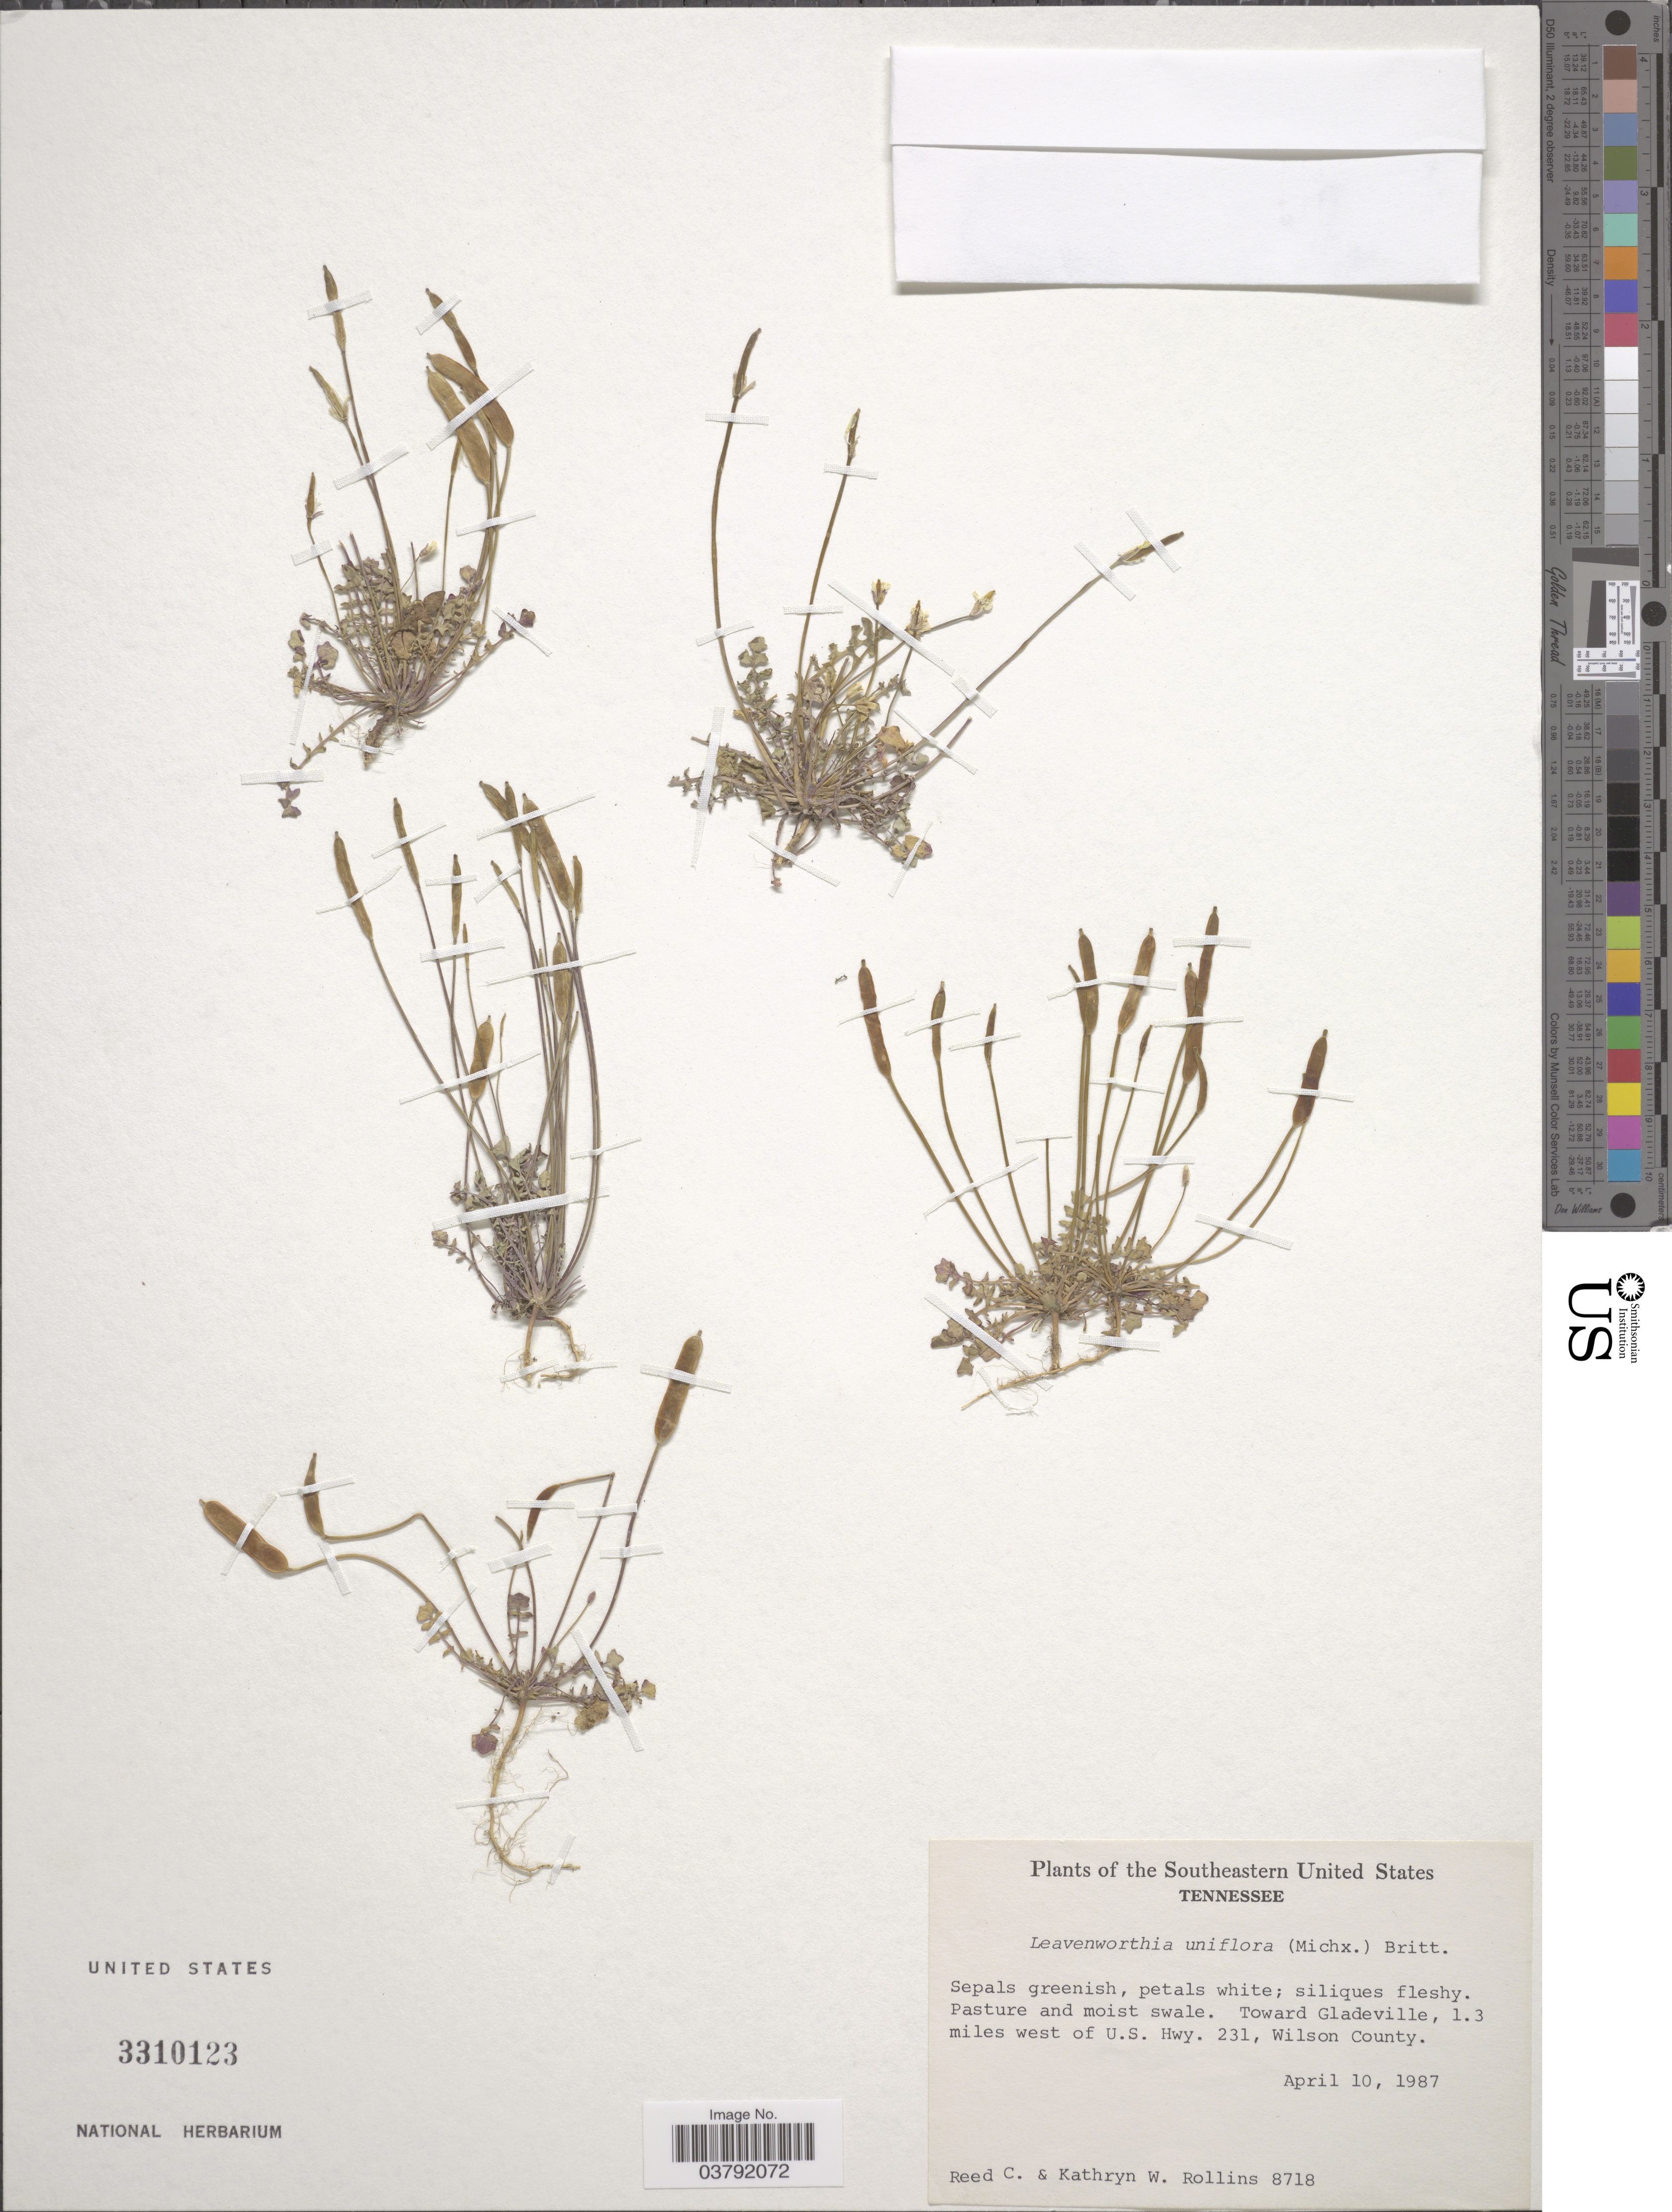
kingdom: Plantae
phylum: Tracheophyta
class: Magnoliopsida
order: Brassicales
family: Brassicaceae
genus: Leavenworthia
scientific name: Leavenworthia uniflora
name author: (Michx.) Britton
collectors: R. C. Rollins & K. W. Rollins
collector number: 8718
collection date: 1987-04-10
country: United States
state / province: Tennessee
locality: Southeastern United States. Toward Gladeville, 1.3 miles west of U.S. Hwy. 231, Wilson County.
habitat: pasture and moist swale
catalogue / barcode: US 3310123